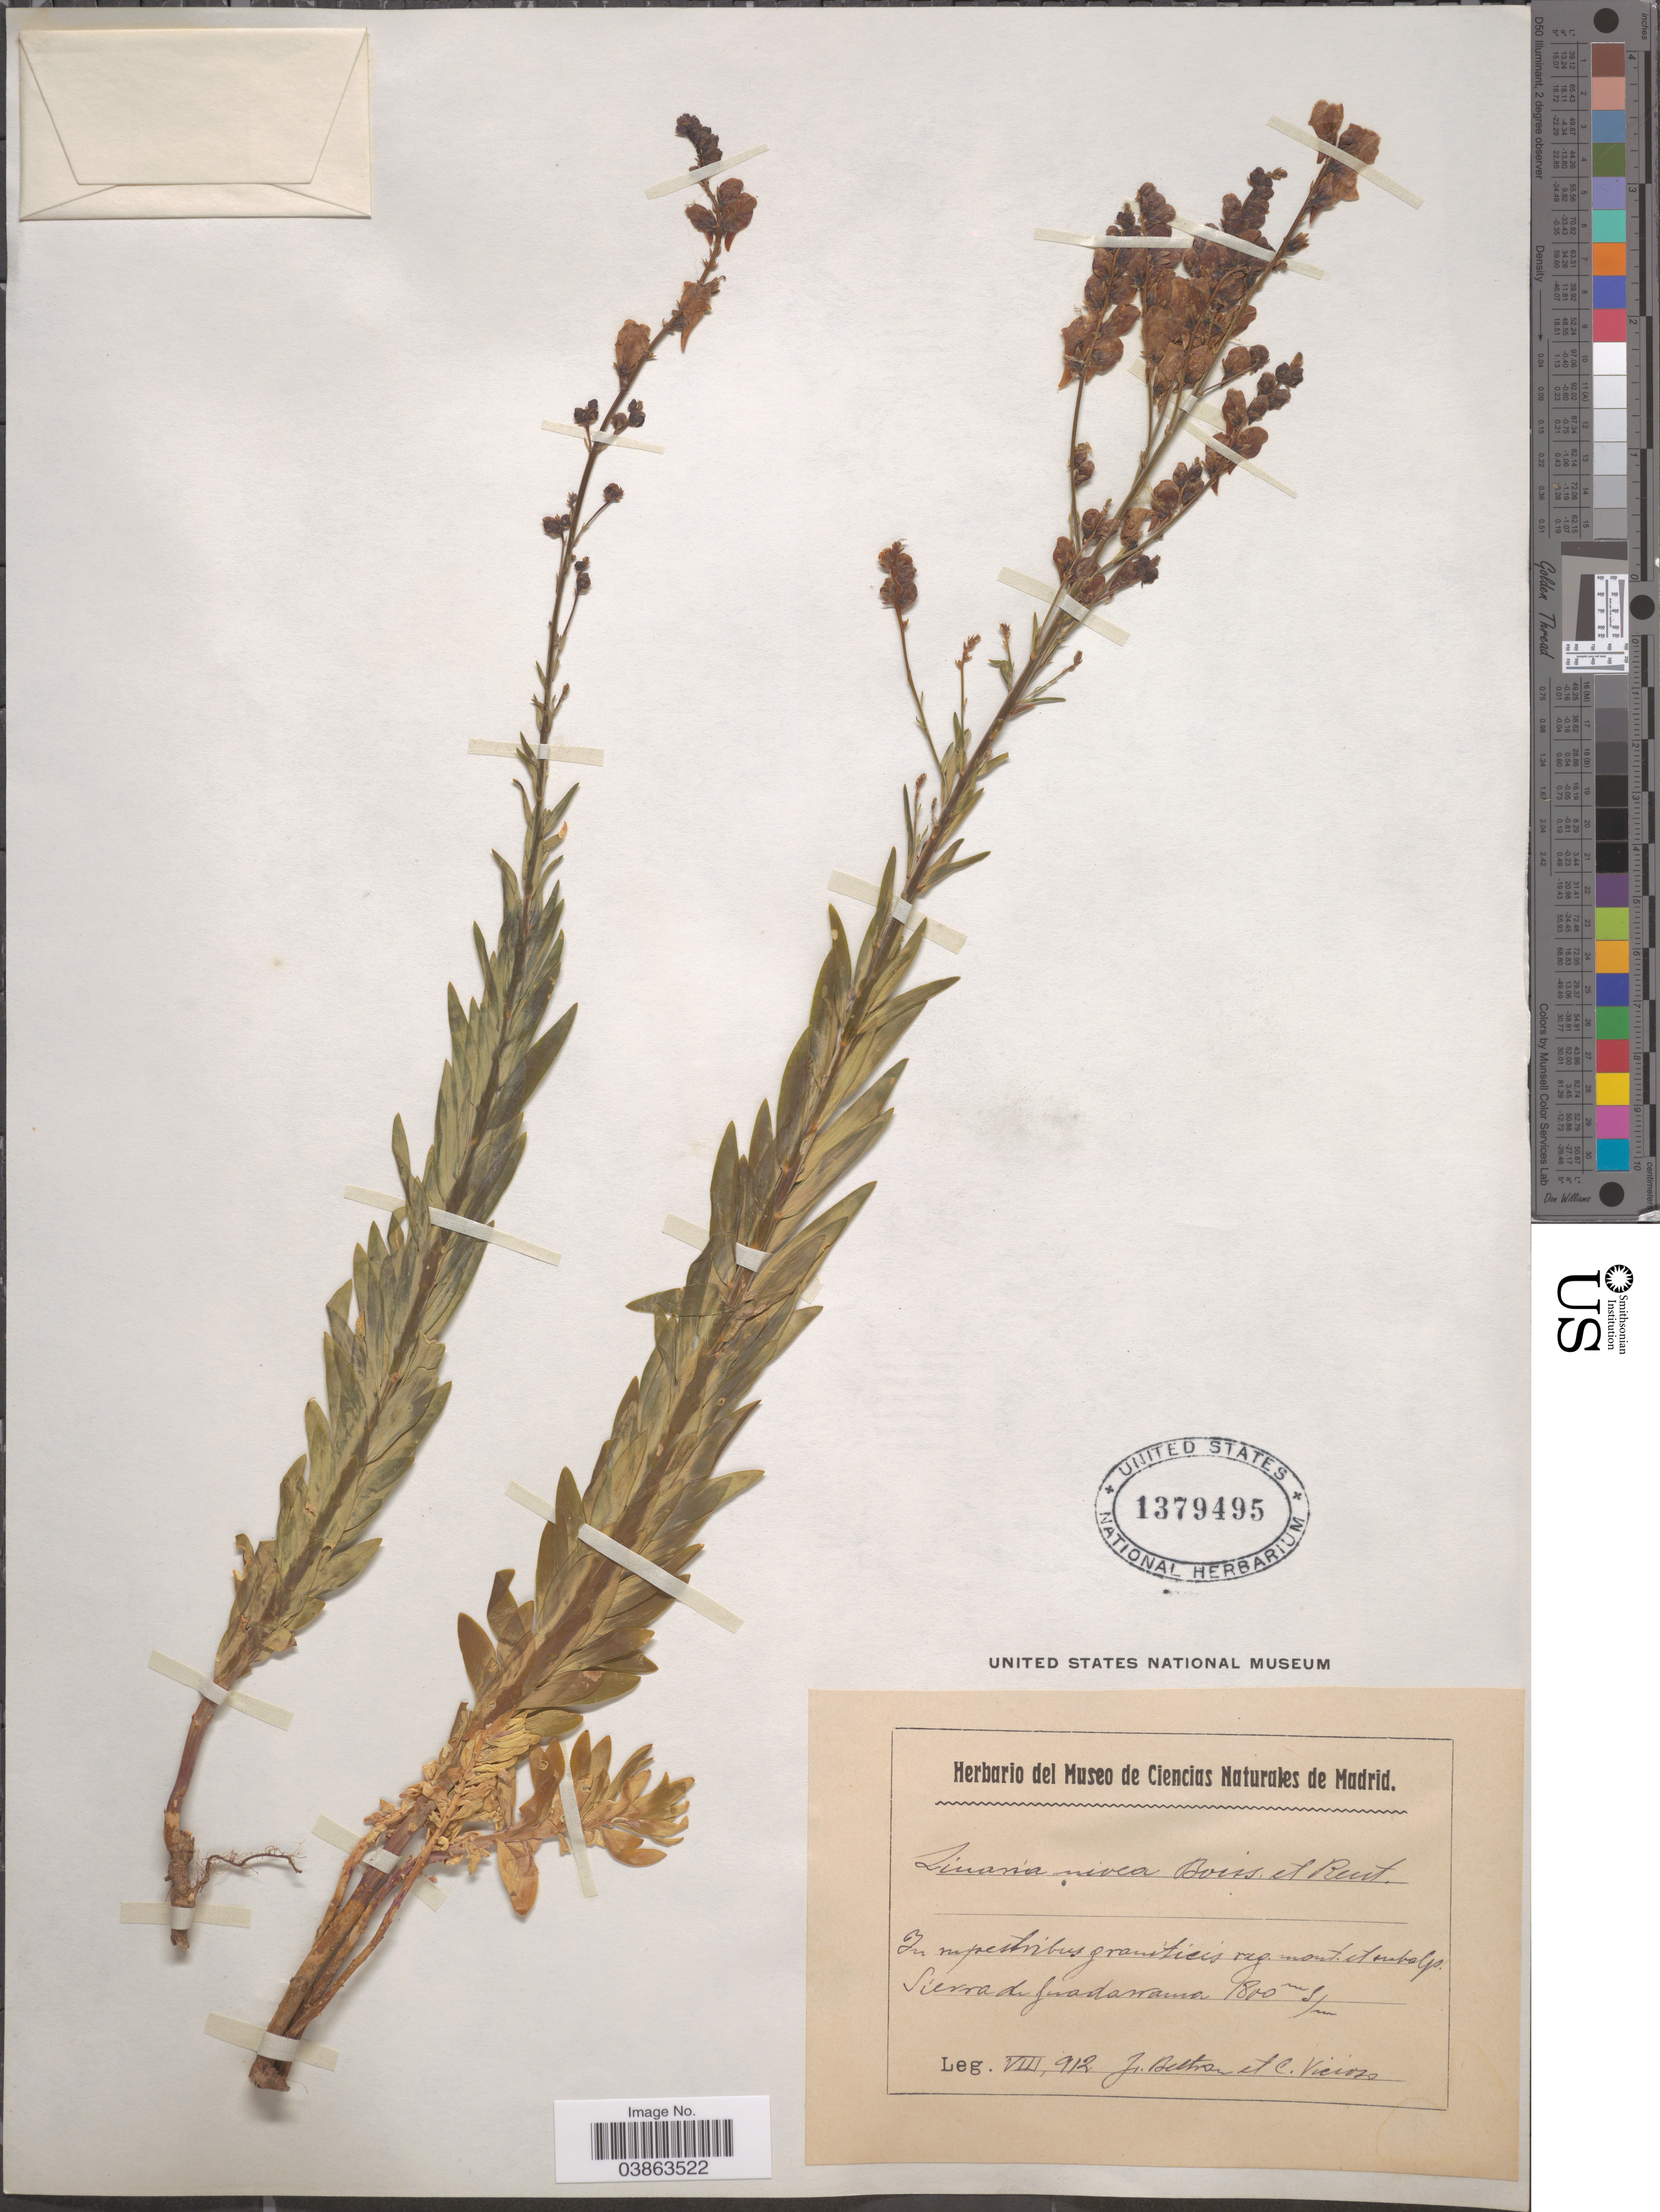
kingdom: Plantae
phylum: Tracheophyta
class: Magnoliopsida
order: Lamiales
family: Plantaginaceae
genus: Linaria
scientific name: Linaria nivea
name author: Boiss. & Reut.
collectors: J. Beltran & C. Vicioso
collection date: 1912-08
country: Spain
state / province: Madrid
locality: In rupestribus granticis reg. monte et embojo, Sierra de Guadarrama.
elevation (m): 1800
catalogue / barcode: US 1379495